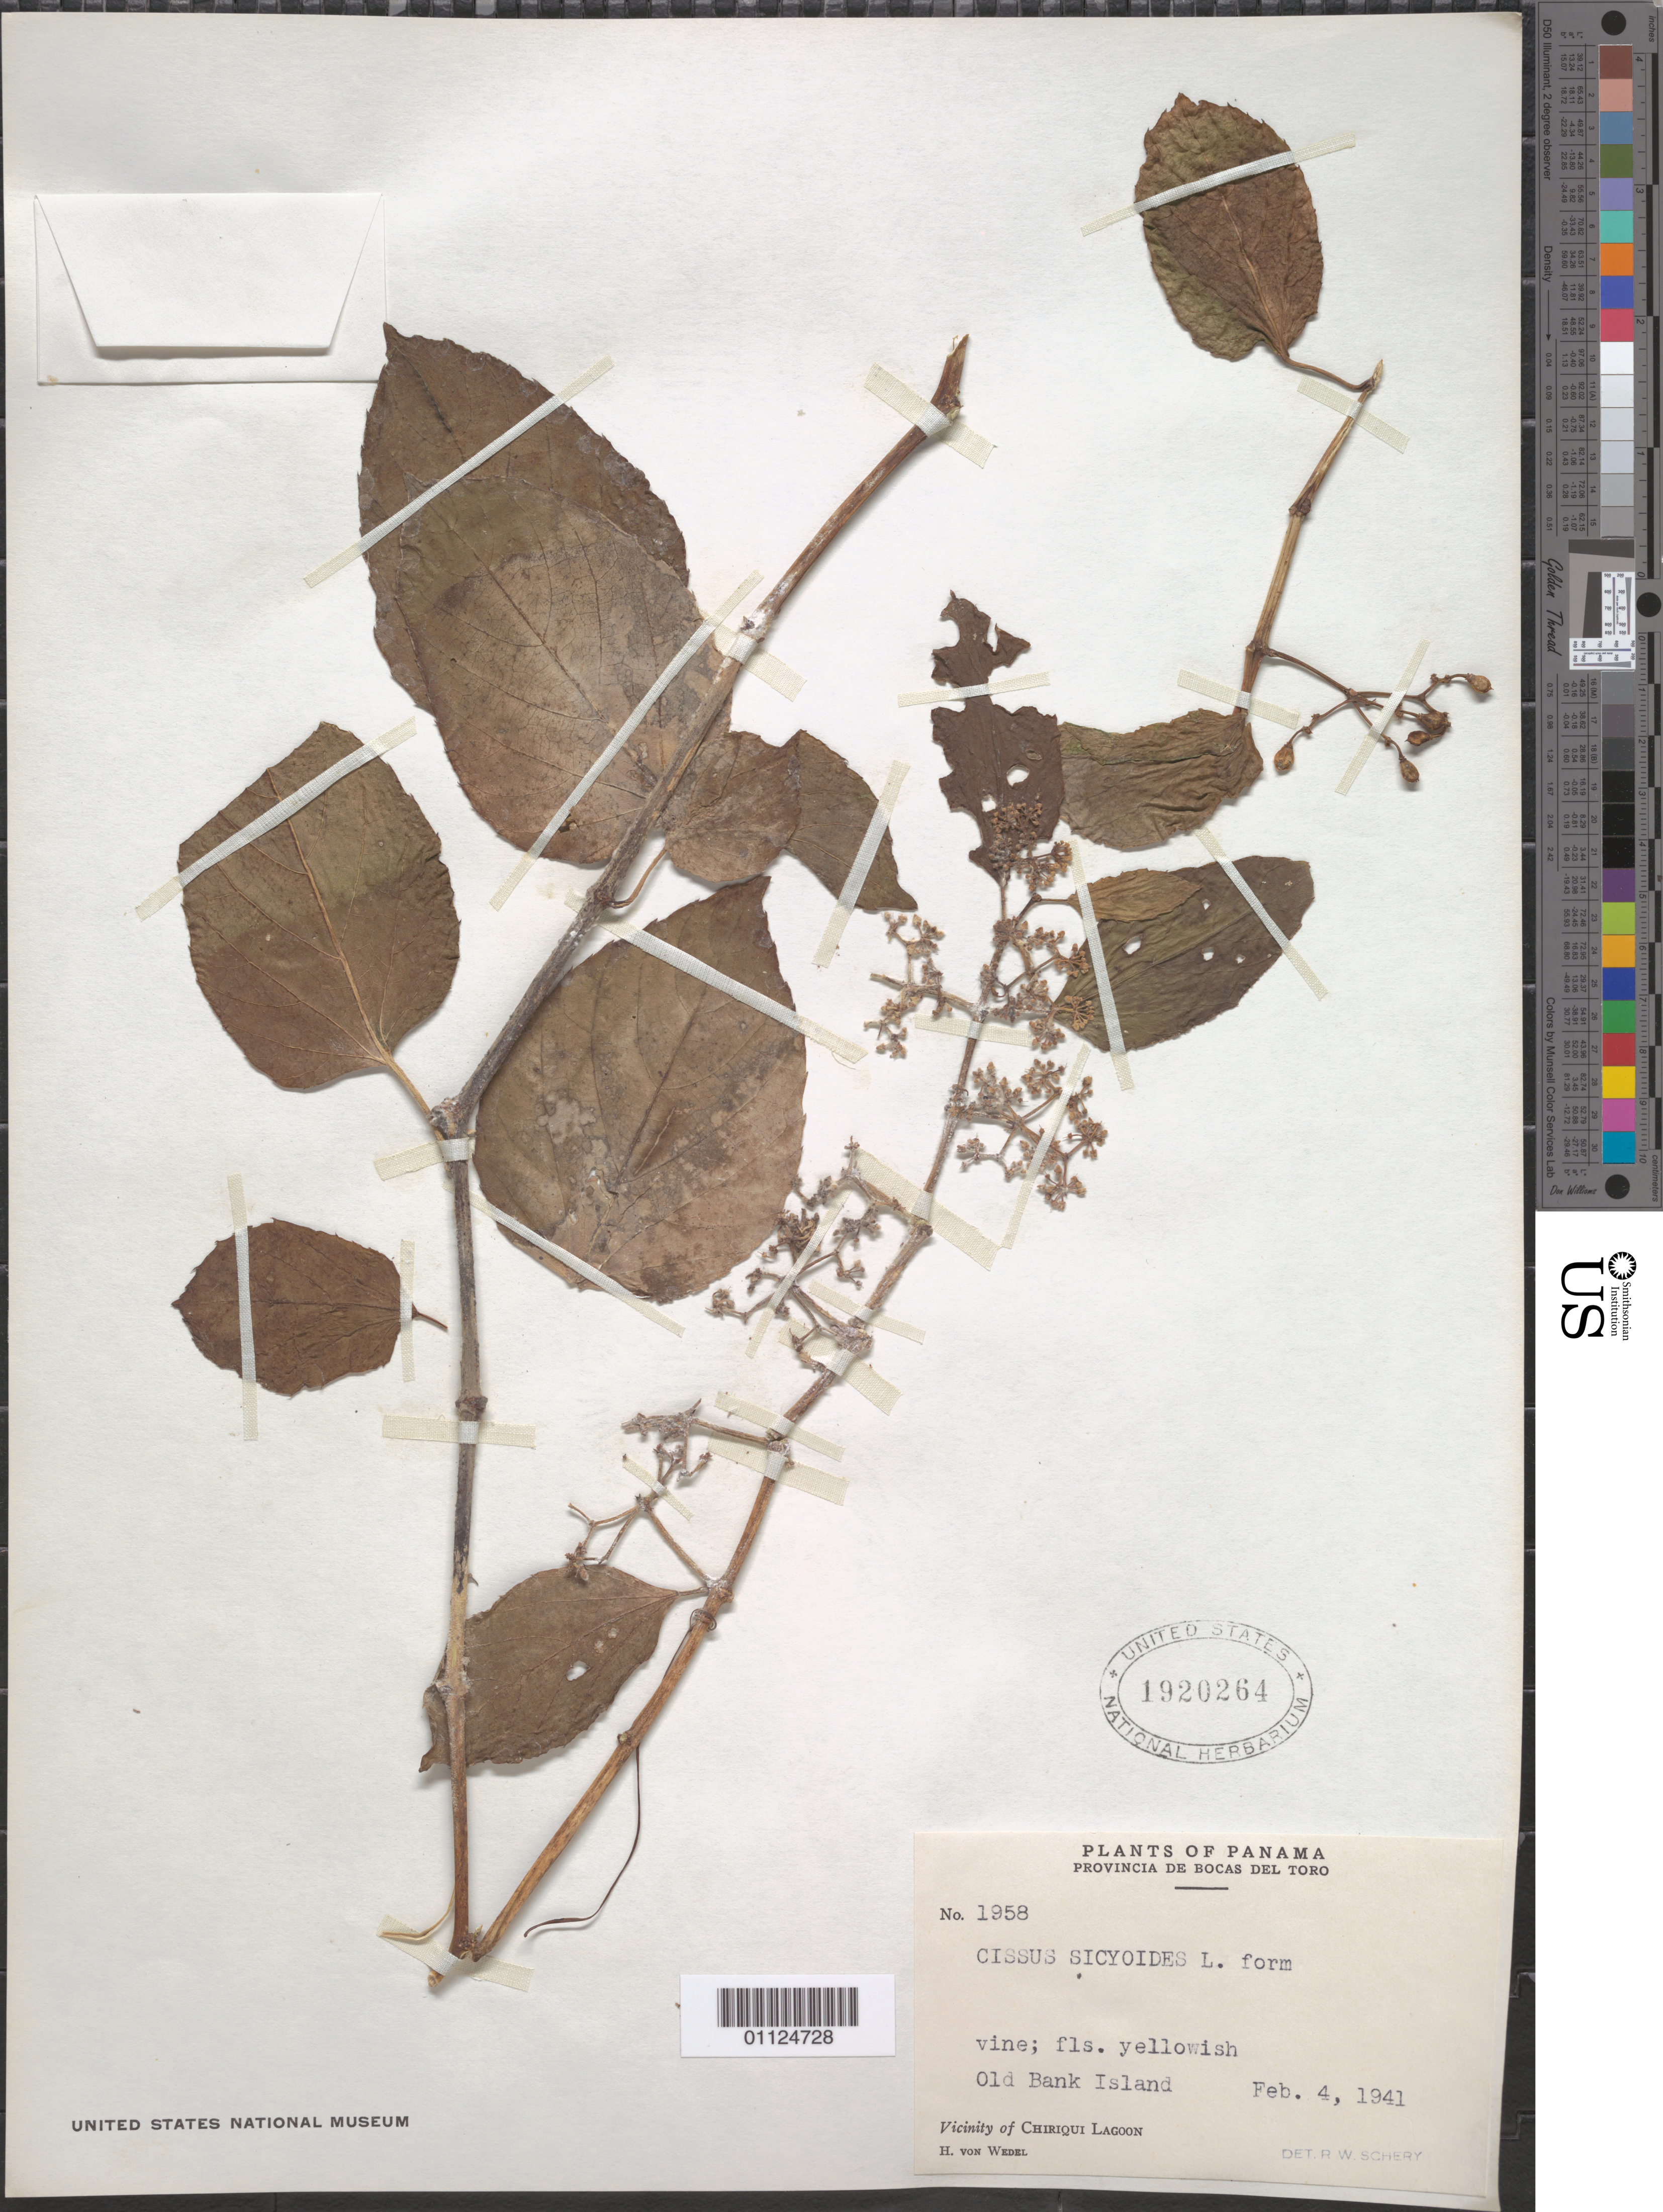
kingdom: Plantae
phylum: Tracheophyta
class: Magnoliopsida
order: Vitales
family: Vitaceae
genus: Cissus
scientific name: Cissus verticillata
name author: (L.) Nicolson & C.E. Jarvis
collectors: H. von Wedel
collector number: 1958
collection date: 1941-02-04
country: Panama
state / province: Bocas del Toro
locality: Old Bank Island. Vicinity of Chirigui Lagoon.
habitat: Vine.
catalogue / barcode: US 1920264